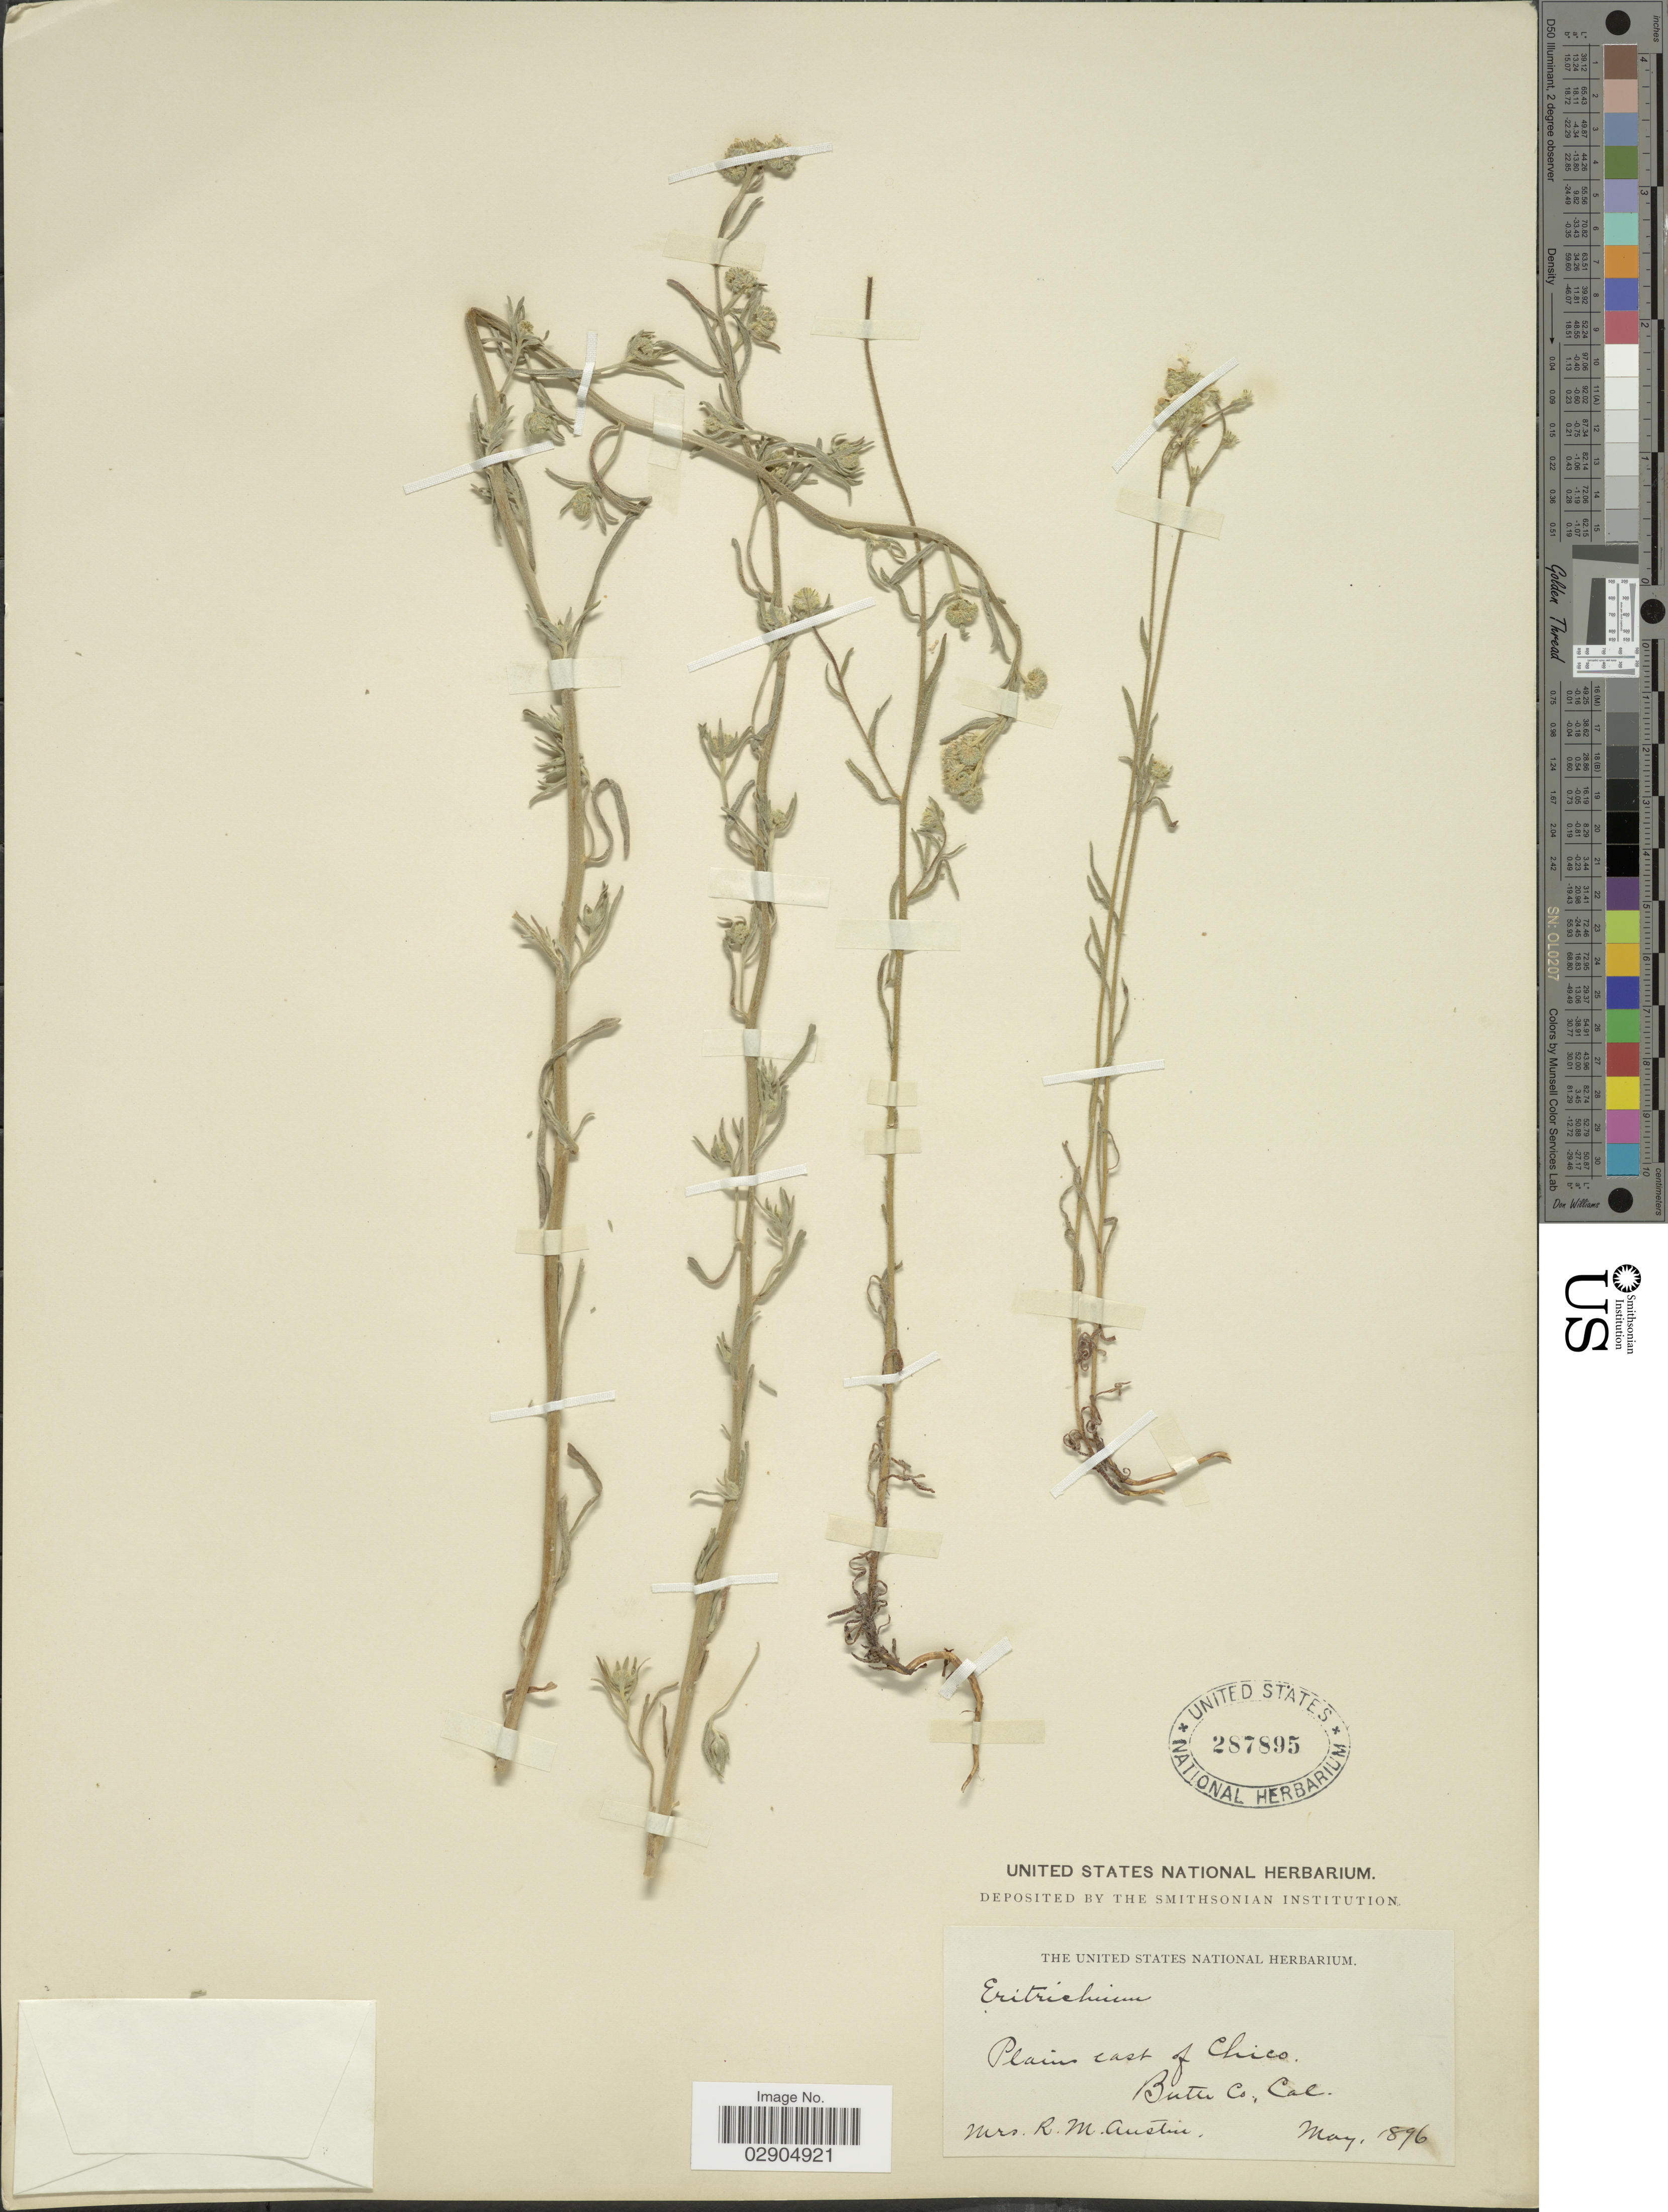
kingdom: Plantae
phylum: Tracheophyta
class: Magnoliopsida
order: Boraginales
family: Boraginaceae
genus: Eritrichium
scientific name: Eritrichium sp.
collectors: R. Austin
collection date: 1896-05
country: United States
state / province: California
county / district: Butte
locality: Butler Co., Cal., Plains east of Chico.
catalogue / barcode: US 287895